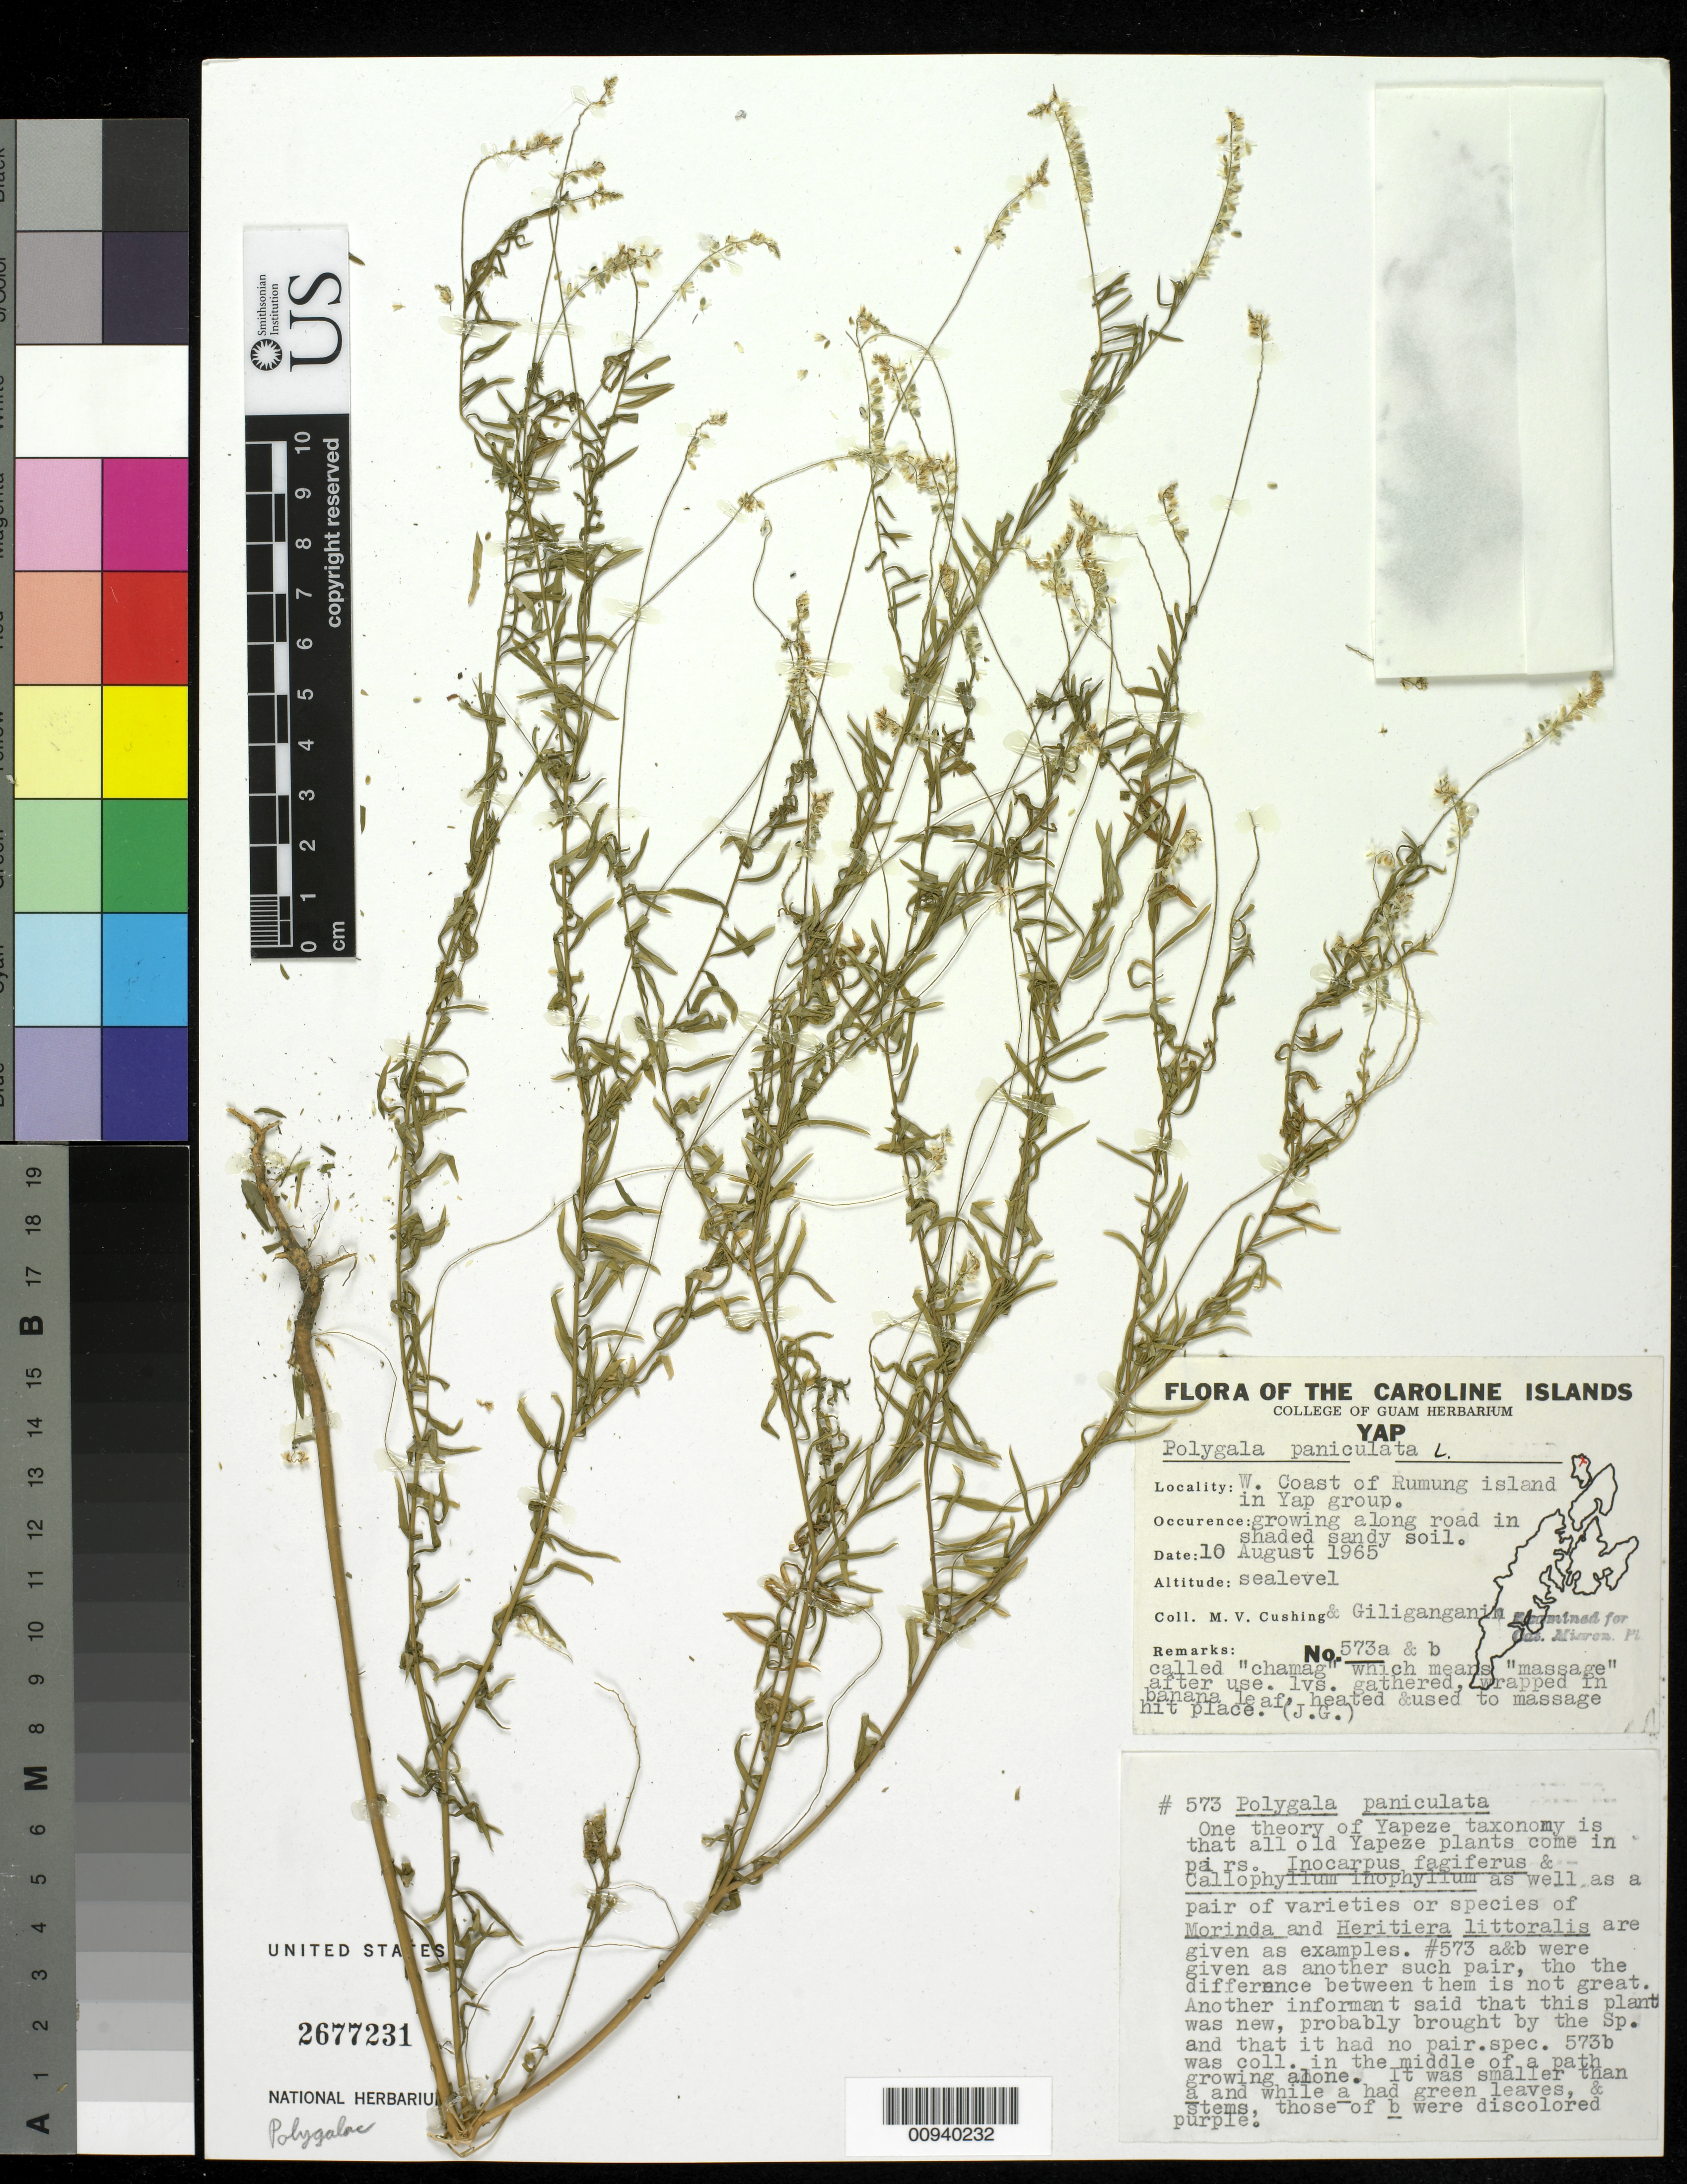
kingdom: Plantae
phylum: Tracheophyta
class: Magnoliopsida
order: Fabales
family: Polygalaceae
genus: Polygala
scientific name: Polygala paniculata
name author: L.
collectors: M. V. Cushing & -. Giliganganin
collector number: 573 a & b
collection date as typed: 10 Aug 1965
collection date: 1965-08-10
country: Micronesia, Federated States of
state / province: Yap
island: Rumung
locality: West coast, growing along the road.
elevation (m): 0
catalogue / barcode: US 2677231